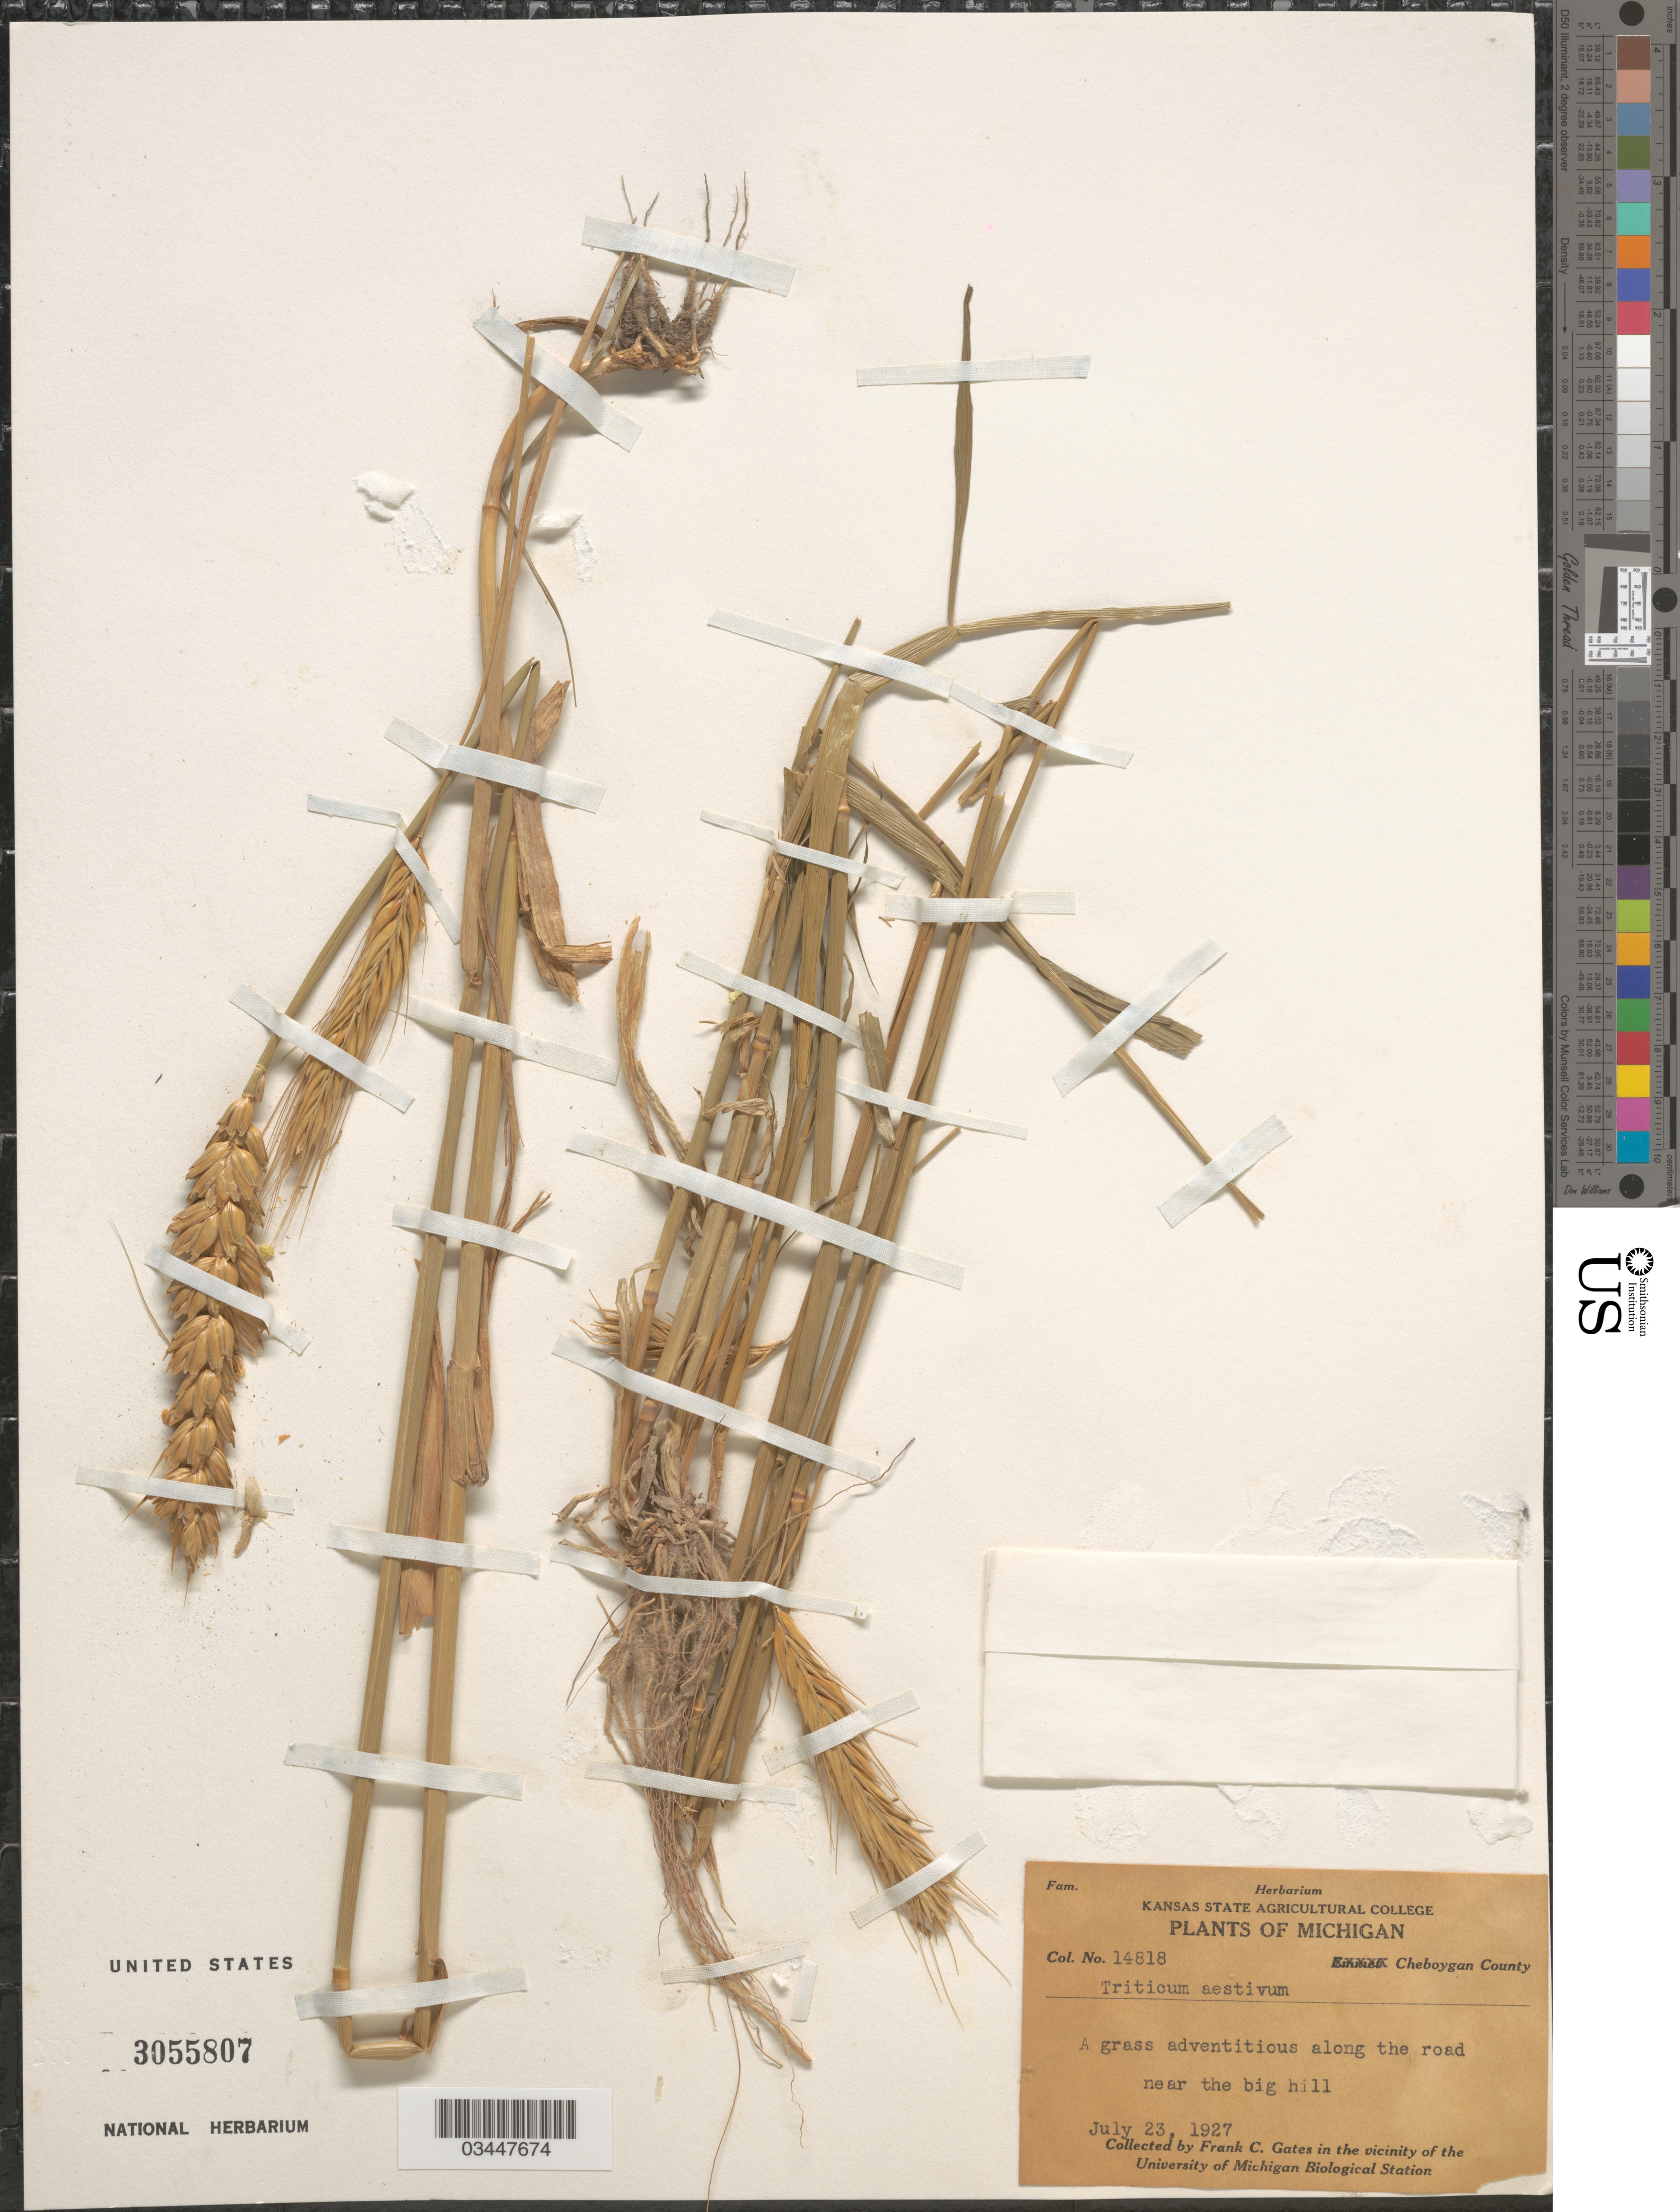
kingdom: Plantae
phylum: Tracheophyta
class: Liliopsida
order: Poales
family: Poaceae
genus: Triticum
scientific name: Triticum aestivum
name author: L.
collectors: F. C. Gates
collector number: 14818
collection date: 1927-07-23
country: United States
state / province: Michigan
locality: Cheboygan County. In the vicinity of the University of Michigan Biological Station.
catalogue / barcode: US 3055807